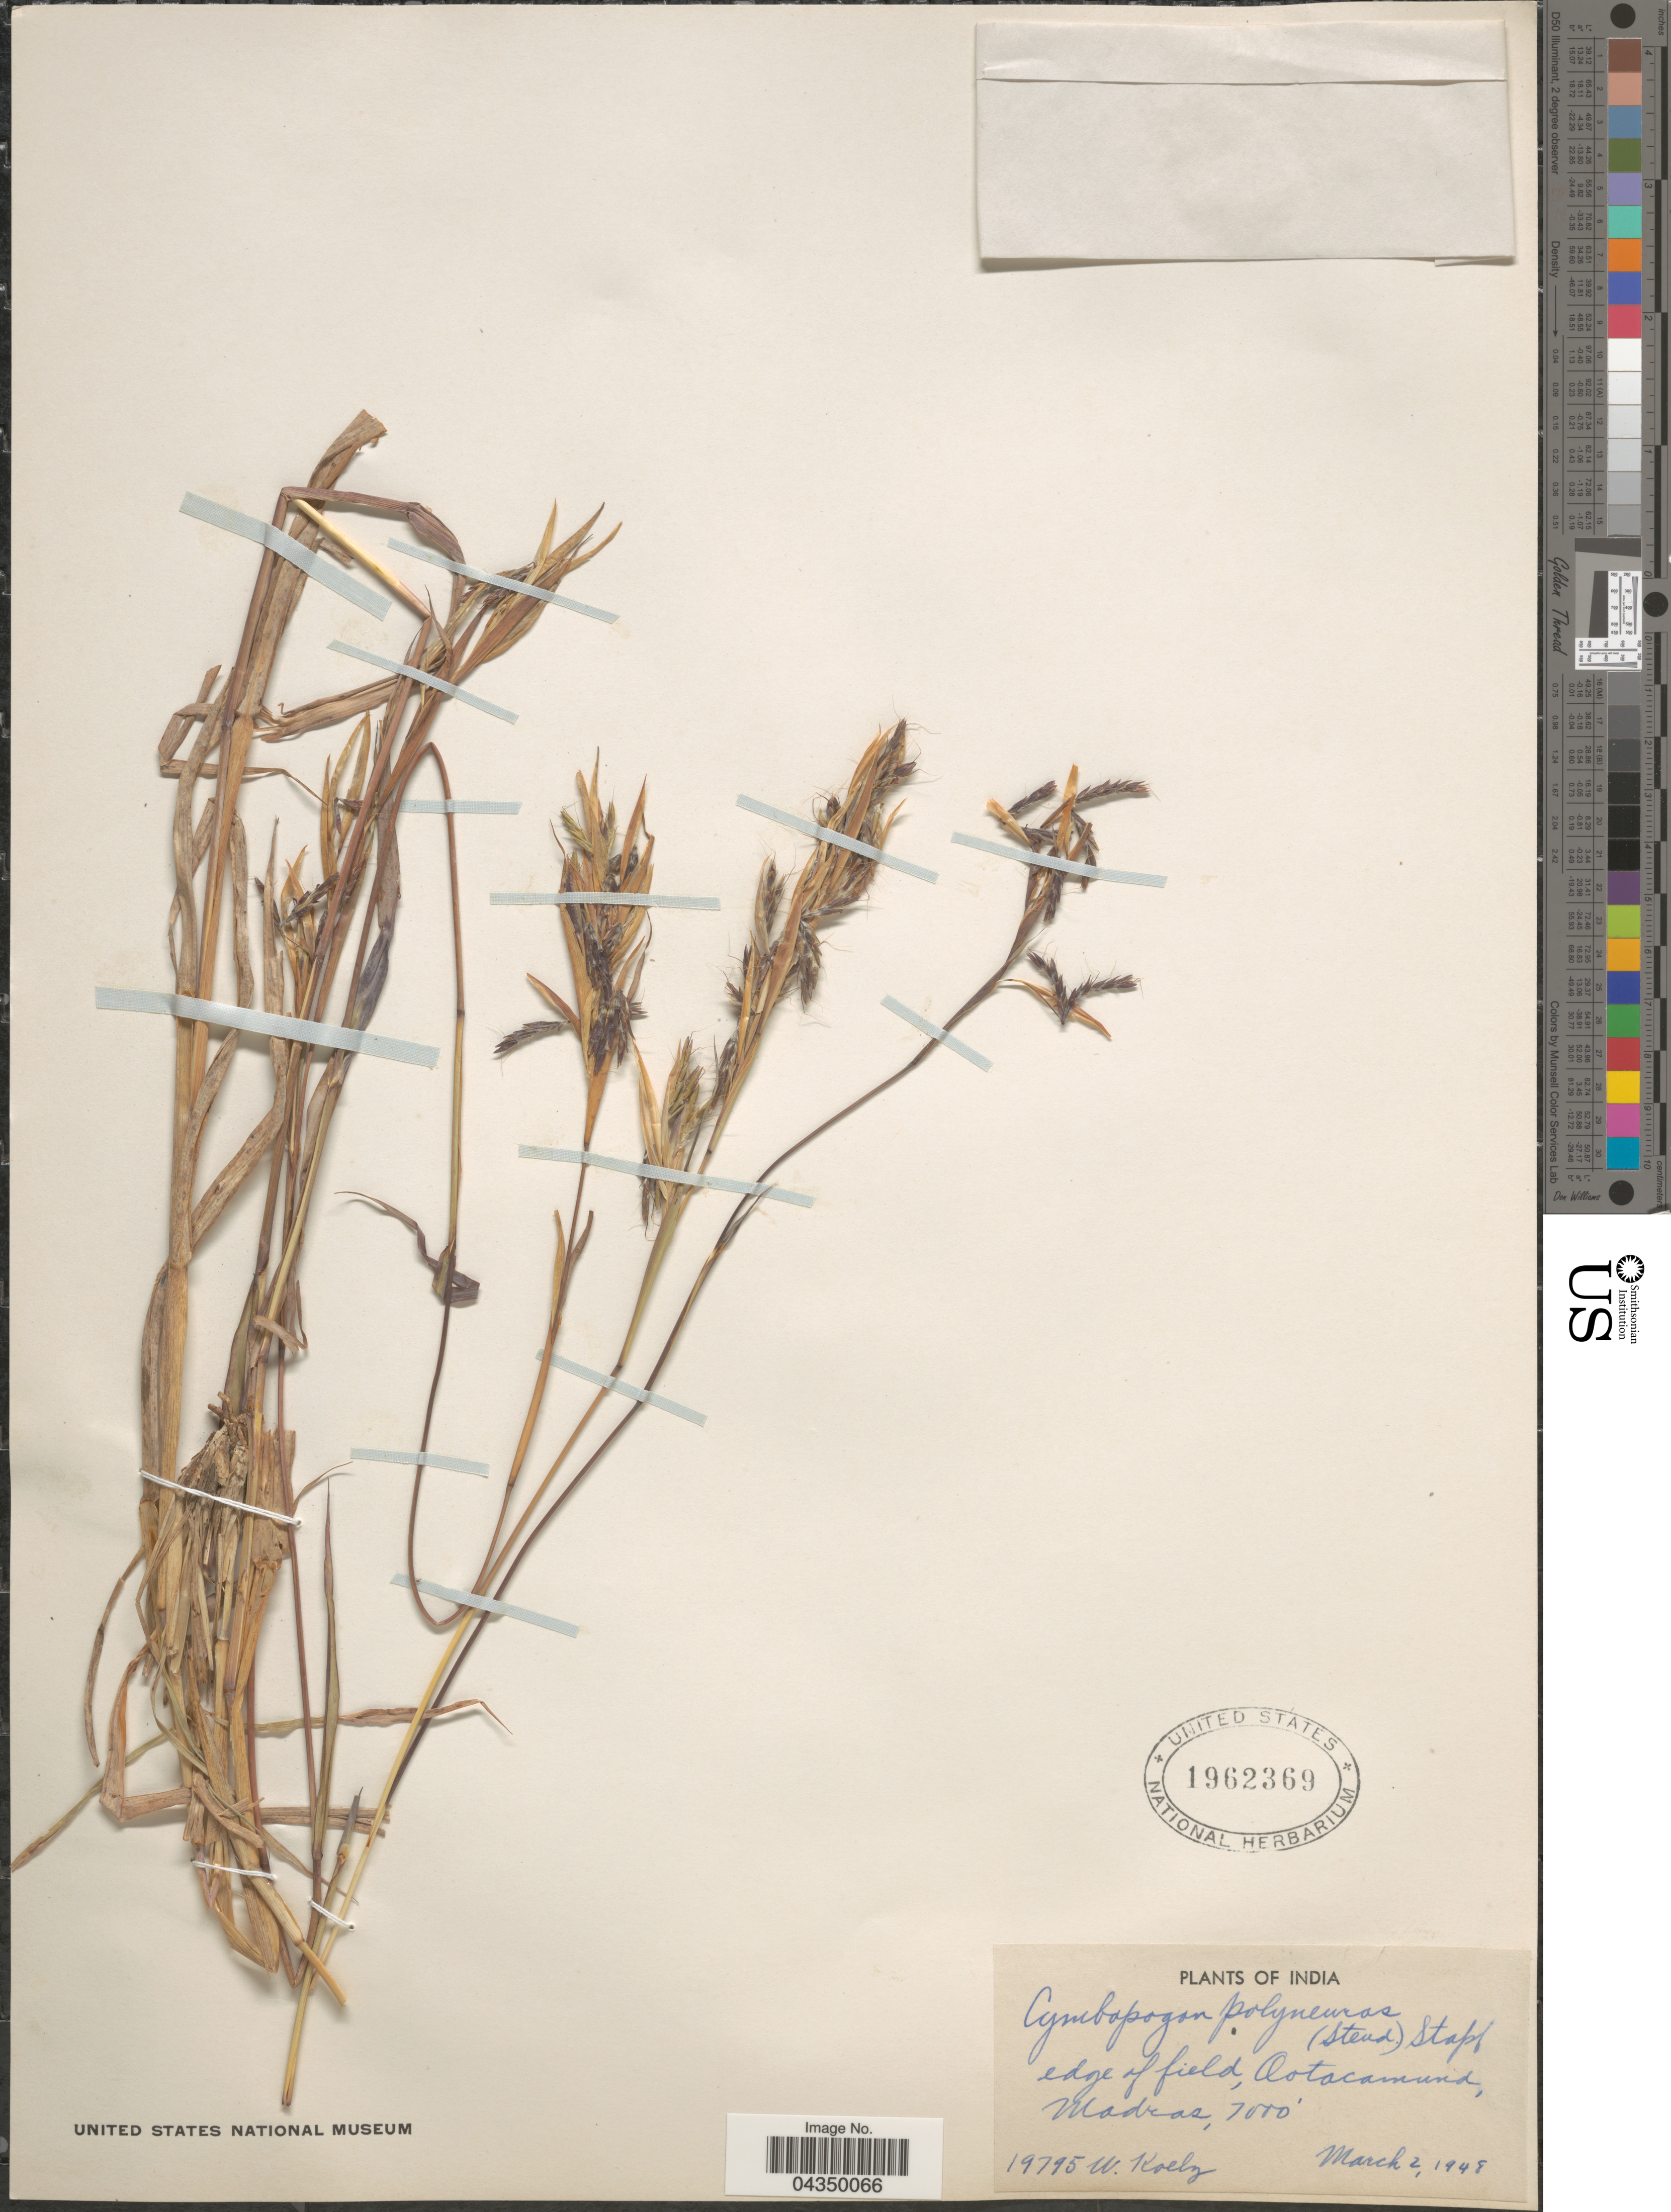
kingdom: Plantae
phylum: Tracheophyta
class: Liliopsida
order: Poales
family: Poaceae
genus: Cymbopogon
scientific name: Cymbopogon polyneuros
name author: Stapf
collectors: W. Koelz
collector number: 19795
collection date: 1948-03-02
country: India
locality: Edge of field, Ootacamund, Madras.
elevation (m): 305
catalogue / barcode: US 1962369